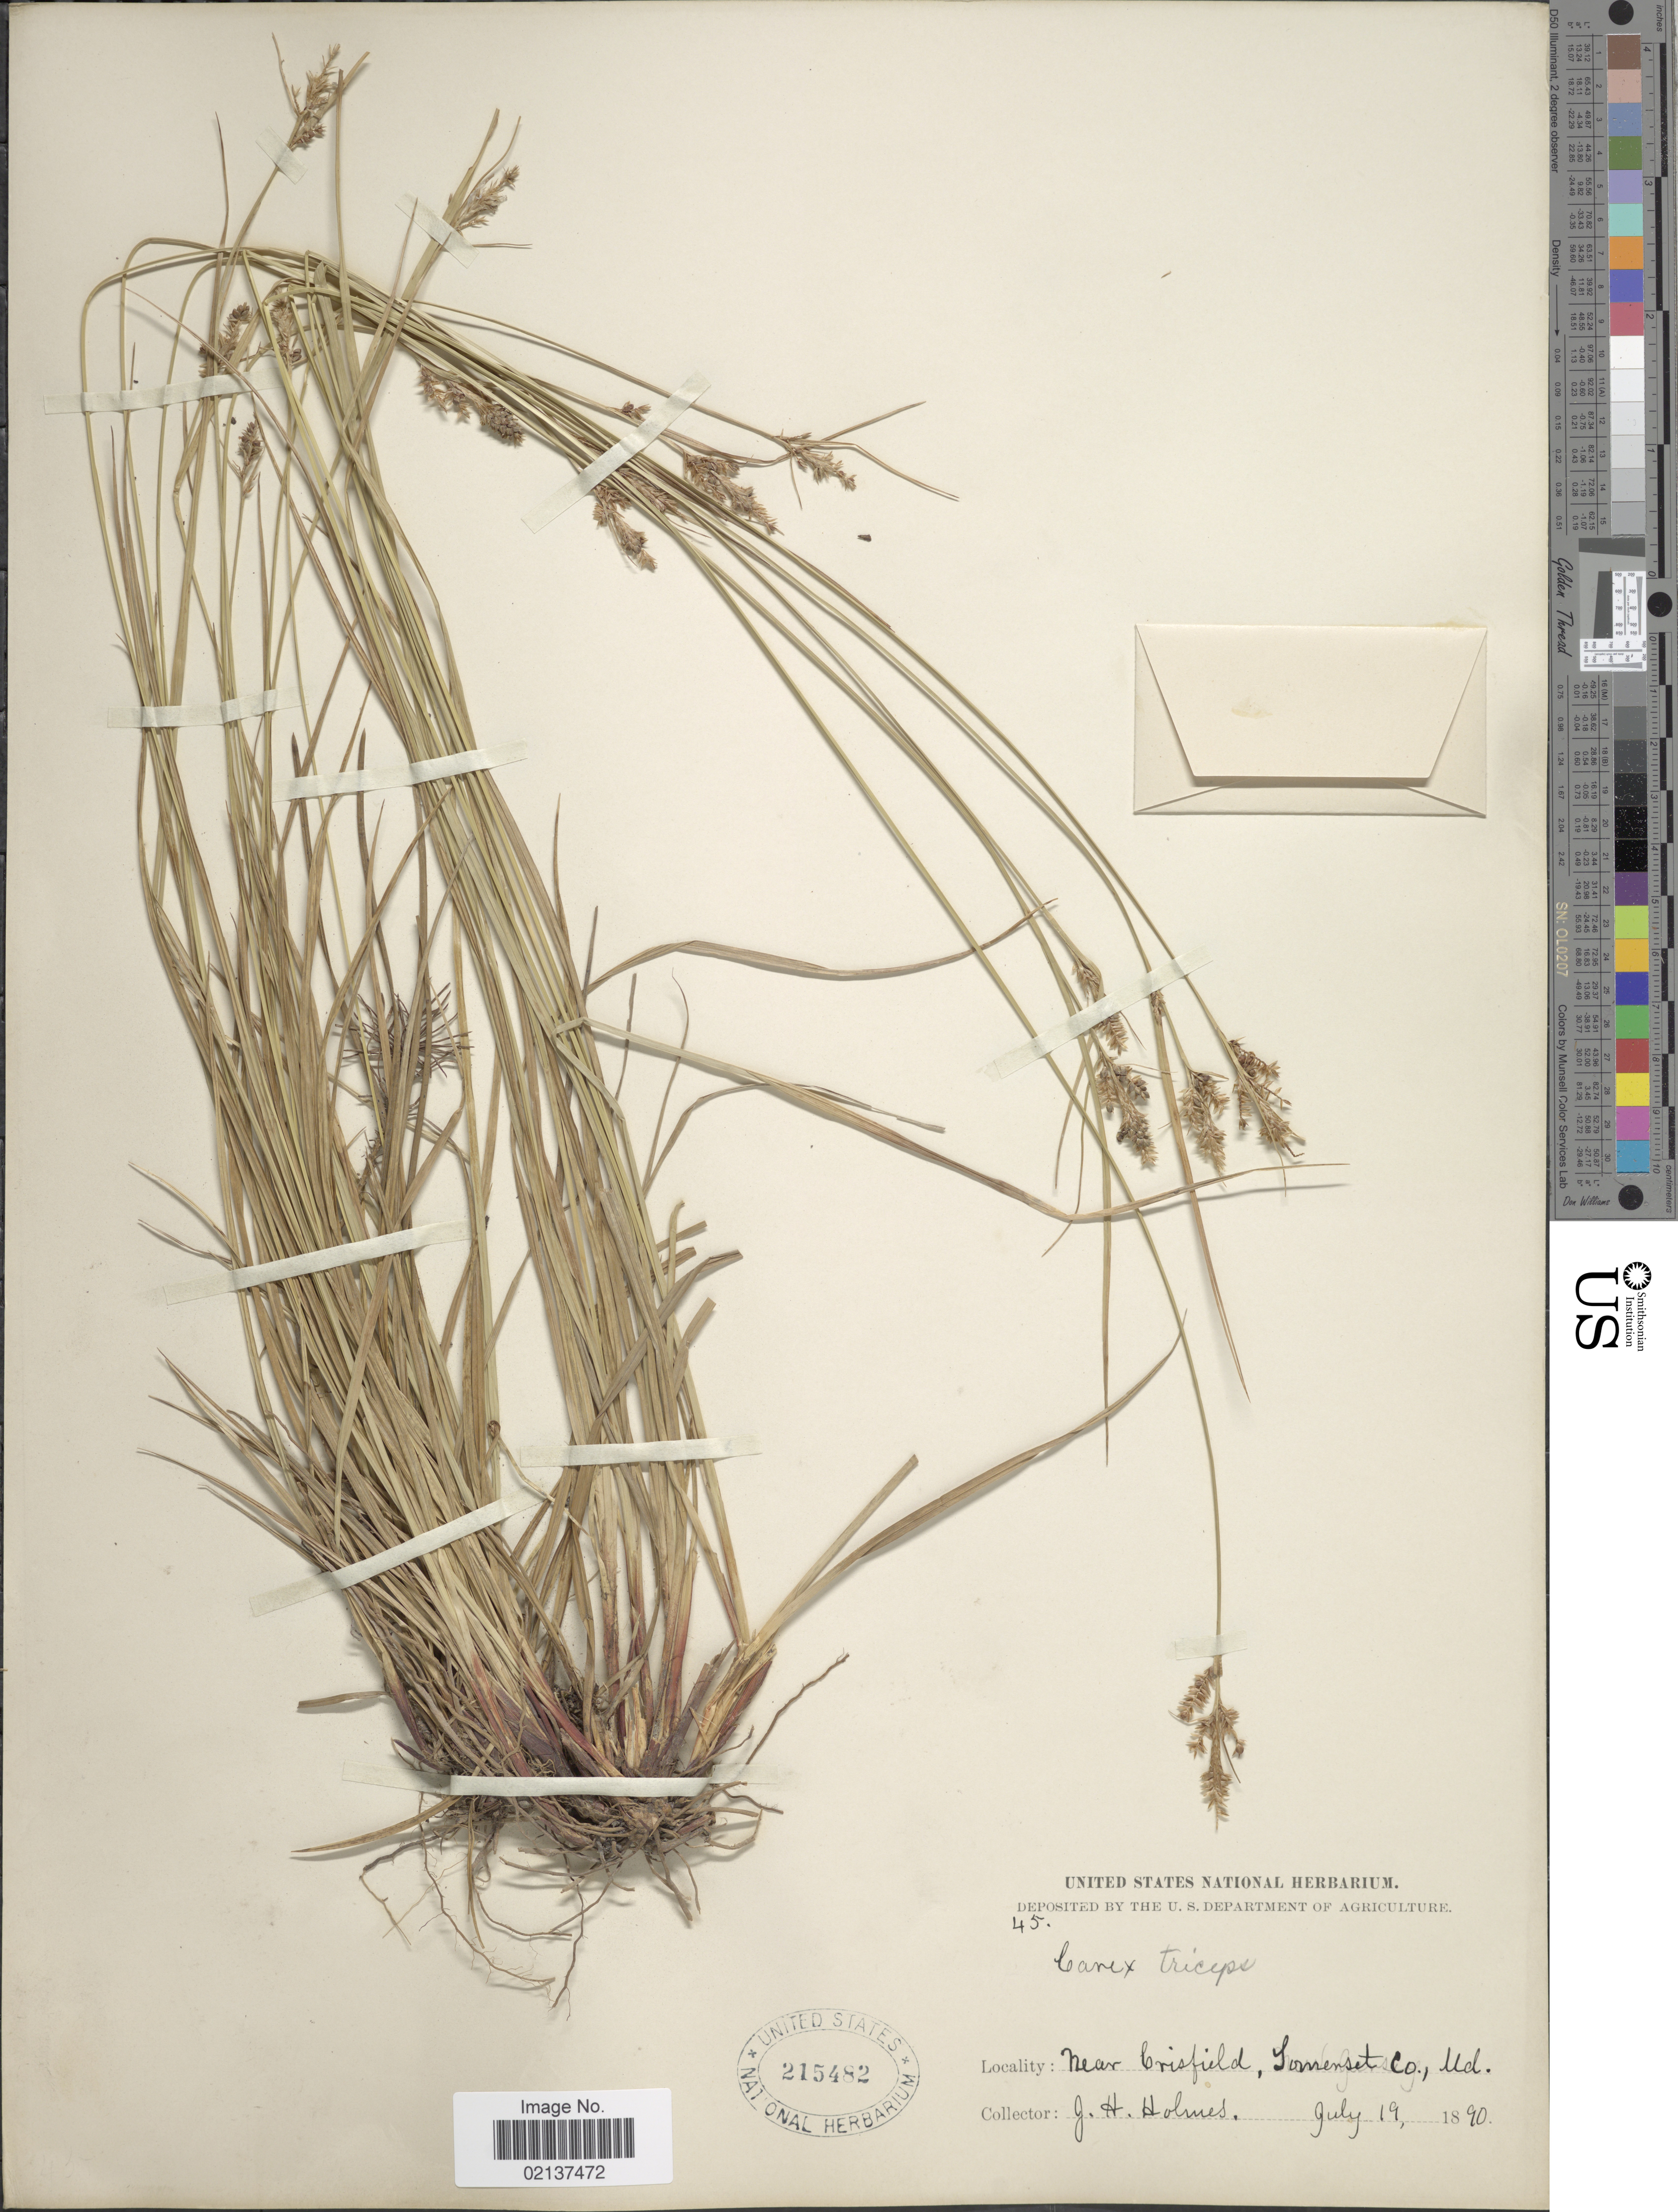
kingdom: Plantae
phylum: Tracheophyta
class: Liliopsida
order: Poales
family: Cyperaceae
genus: Carex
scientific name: Carex hirsutella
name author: Mack.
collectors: J. Holmes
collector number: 45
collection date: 1890-07-19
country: United States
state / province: Maryland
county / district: Somerset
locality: Near Crisfield, Somerset Co,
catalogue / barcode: US 215482